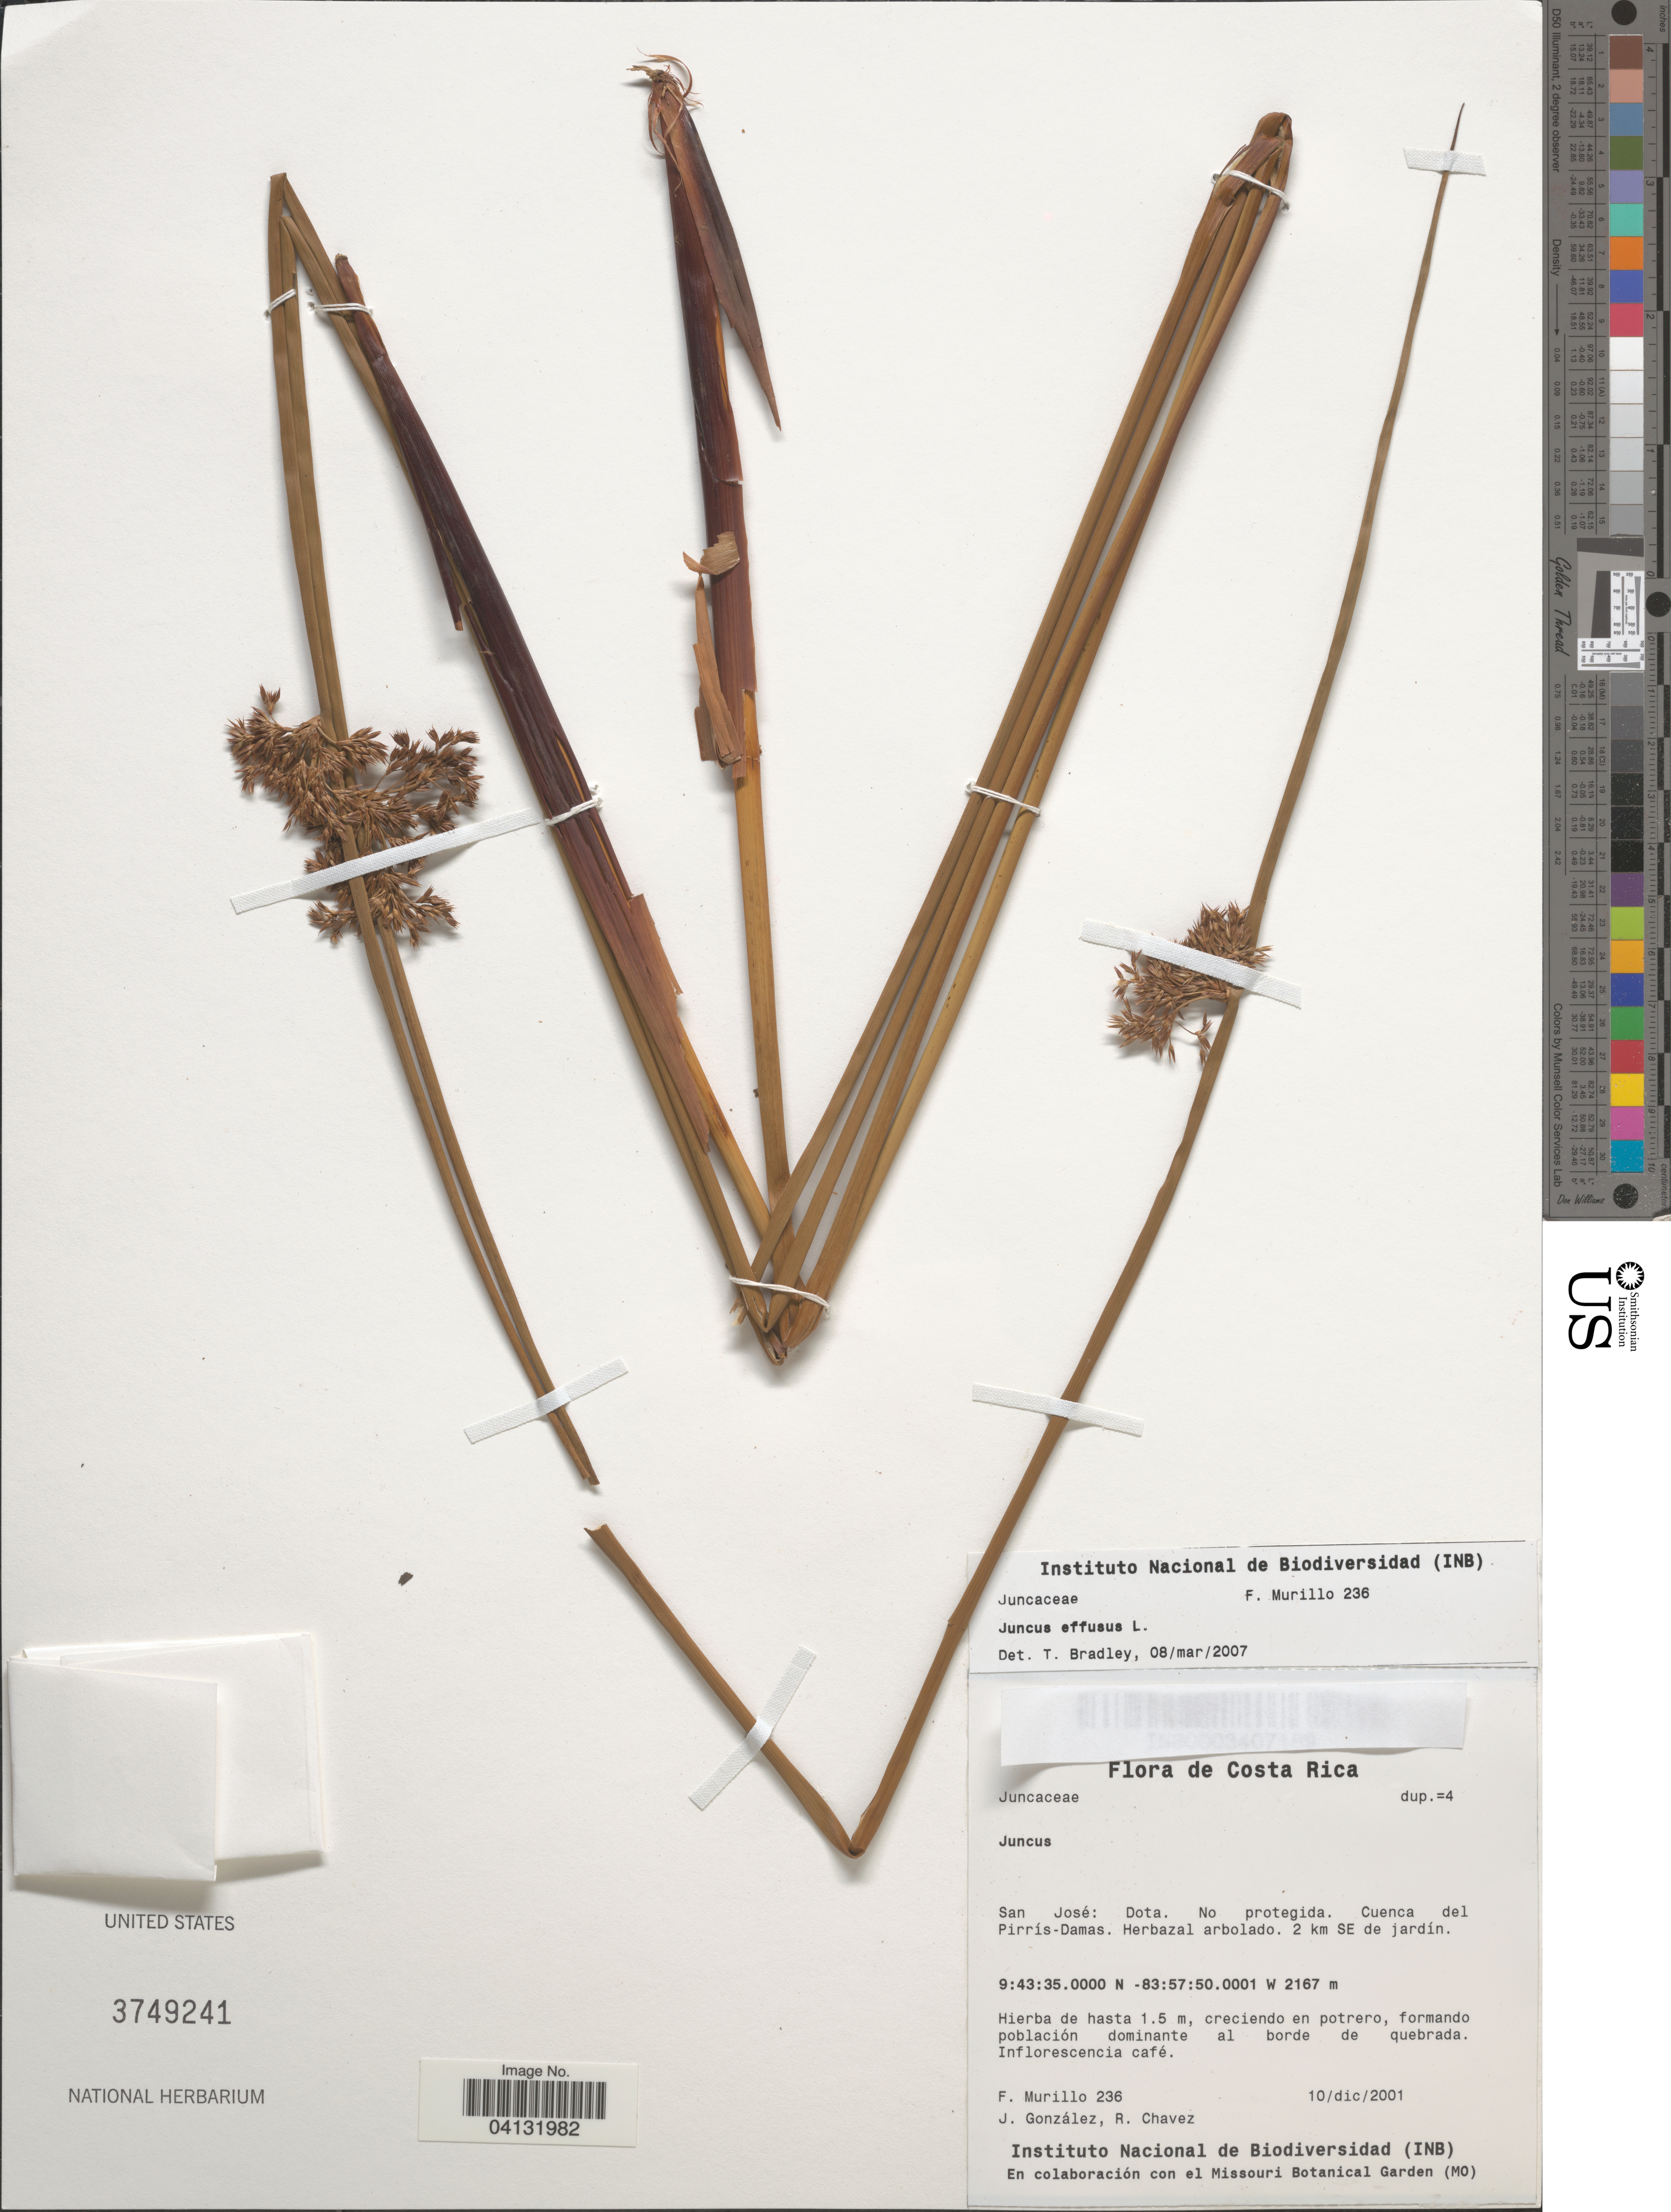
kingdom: Plantae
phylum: Tracheophyta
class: Liliopsida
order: Poales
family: Juncaceae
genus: Juncus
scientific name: Juncus effusus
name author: L.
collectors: Murillo, F., J. González & R. Chávez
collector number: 236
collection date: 2001-12-10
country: Costa Rica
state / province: San José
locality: Dota. No protegida. Cuenca del Pirrís-Damas. Herbazal arbolado. 2 km SE de jardín.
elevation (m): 2167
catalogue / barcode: US 3749241